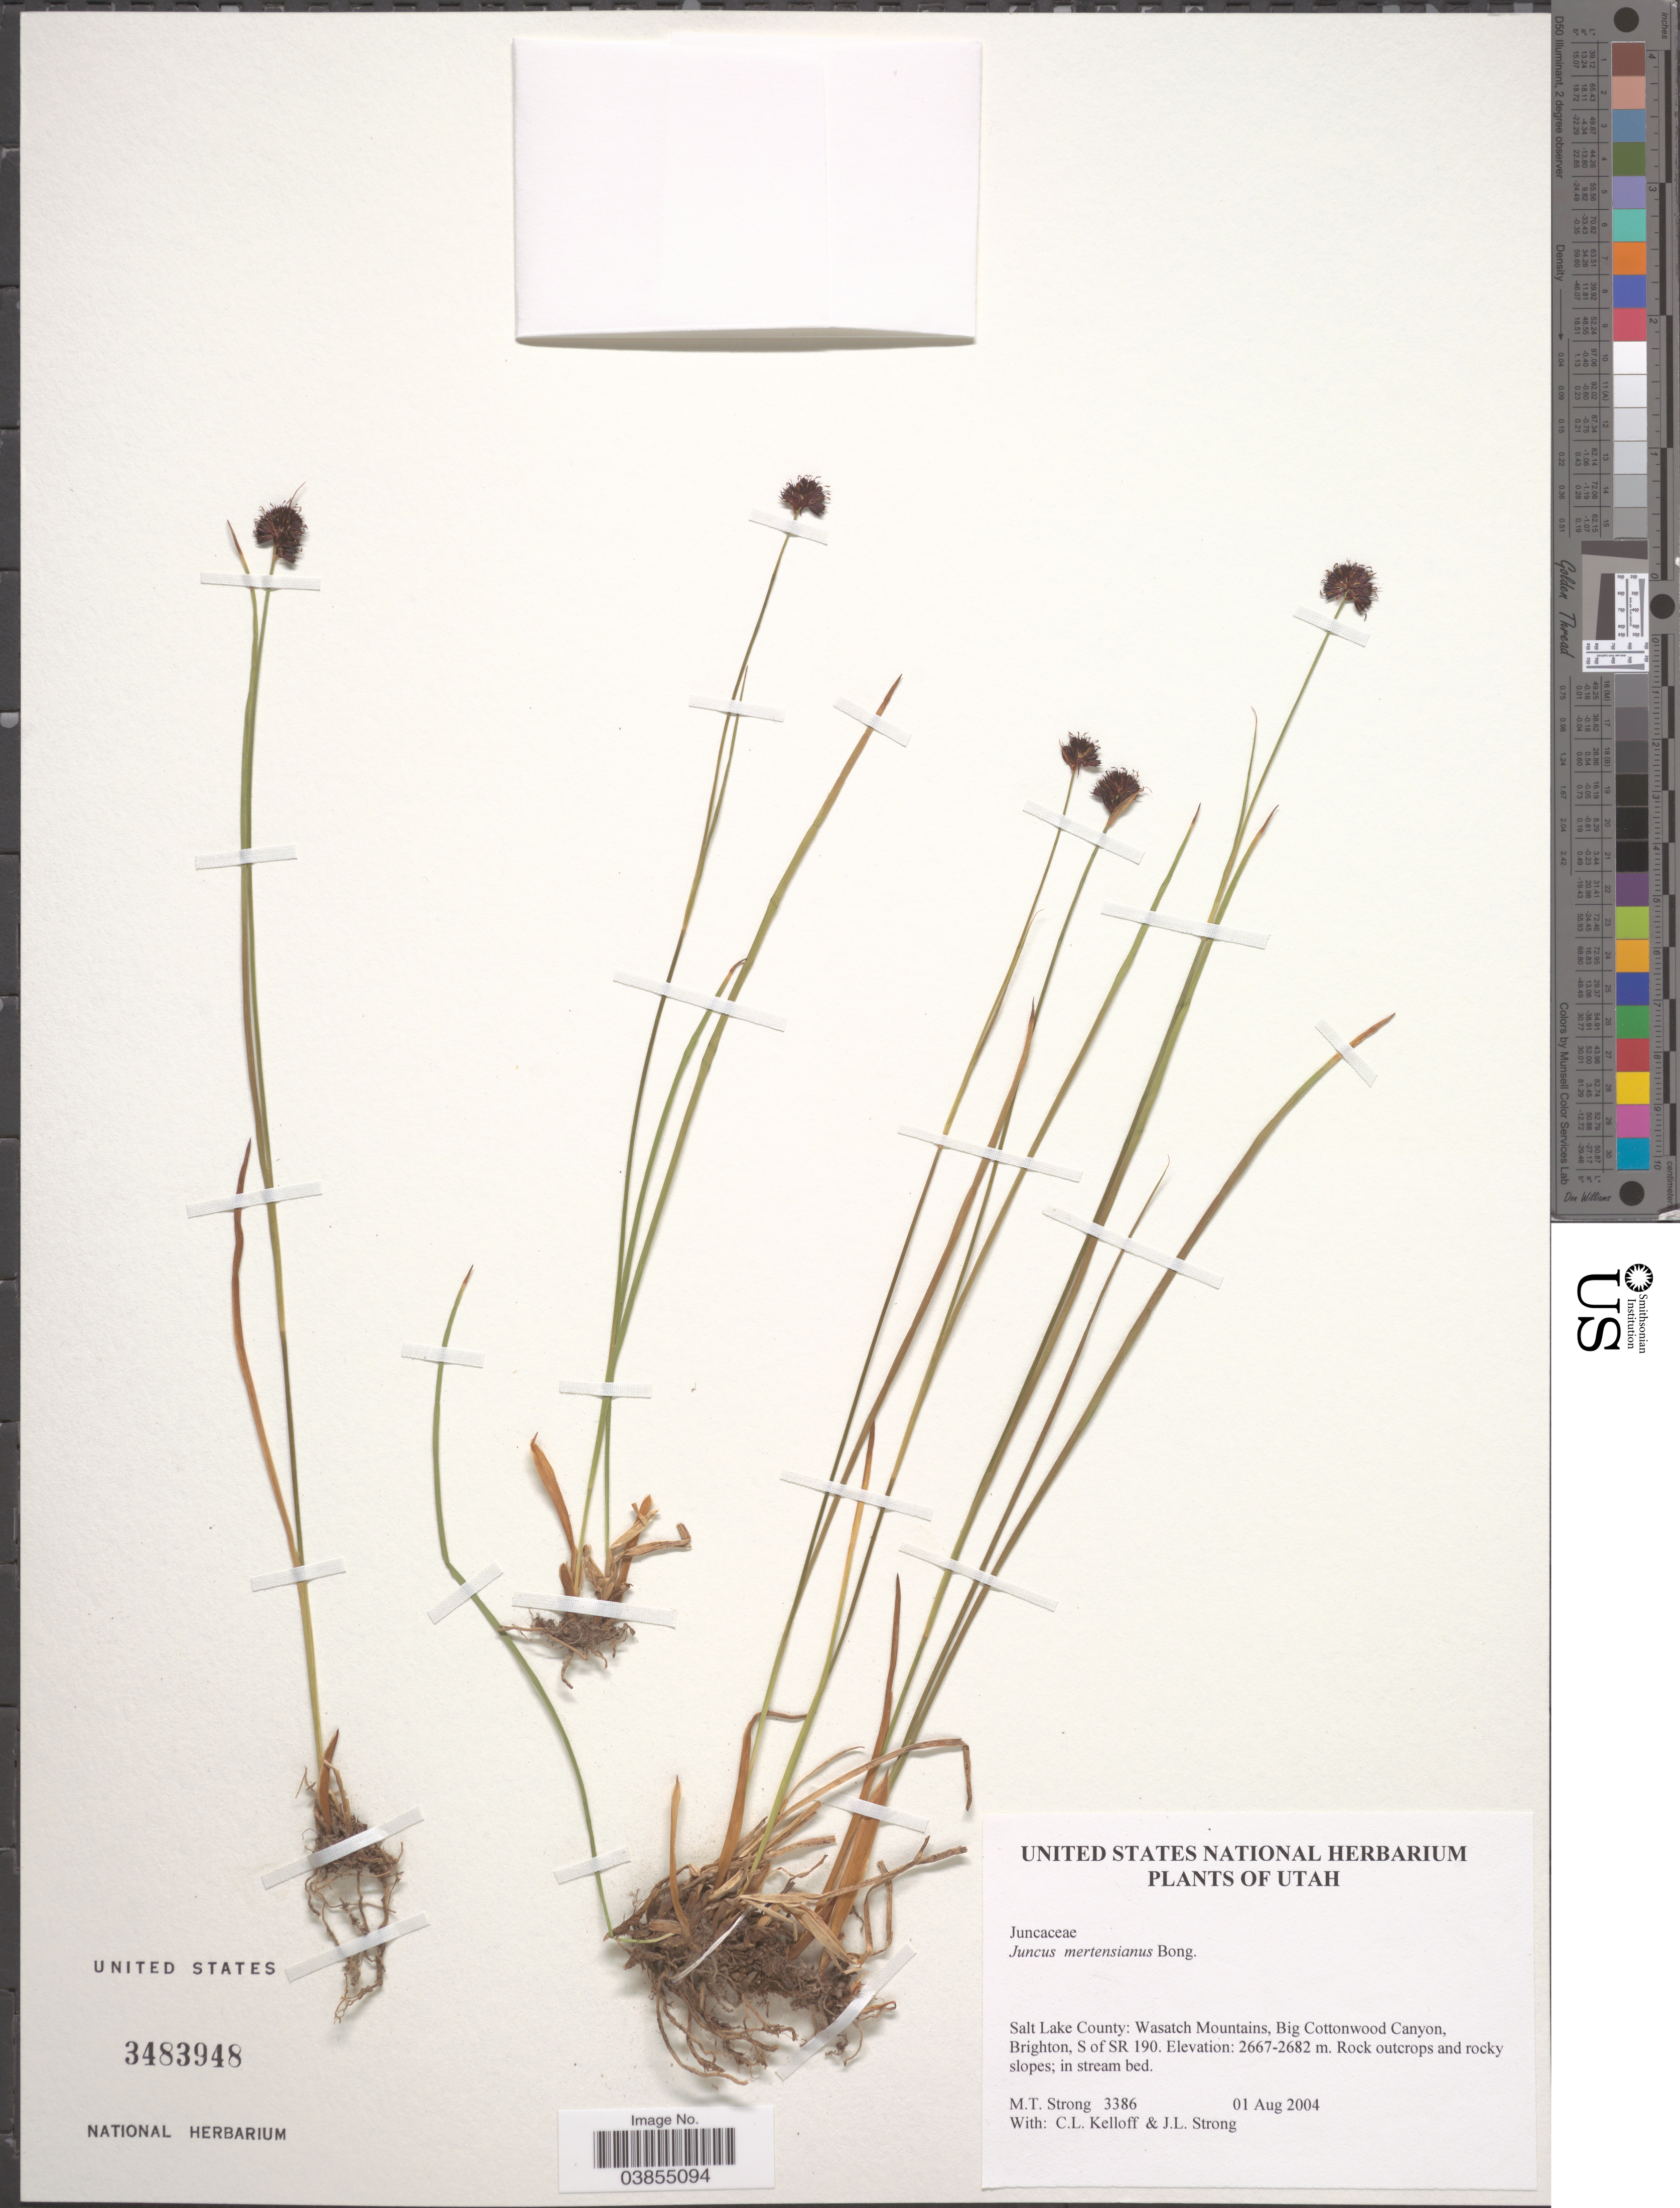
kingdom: Plantae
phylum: Tracheophyta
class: Liliopsida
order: Poales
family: Juncaceae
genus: Juncus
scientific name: Juncus mertensianus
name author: Bong.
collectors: M. T. Strong, C. L. Kelloff & J. L. Strong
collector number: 3386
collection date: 2004-08-01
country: United States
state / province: Utah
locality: Salt Lake County: Wasatch Mountains, Big Cottonwood Canyon, Brighton, S of SR 190.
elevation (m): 2667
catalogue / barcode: US 3483948